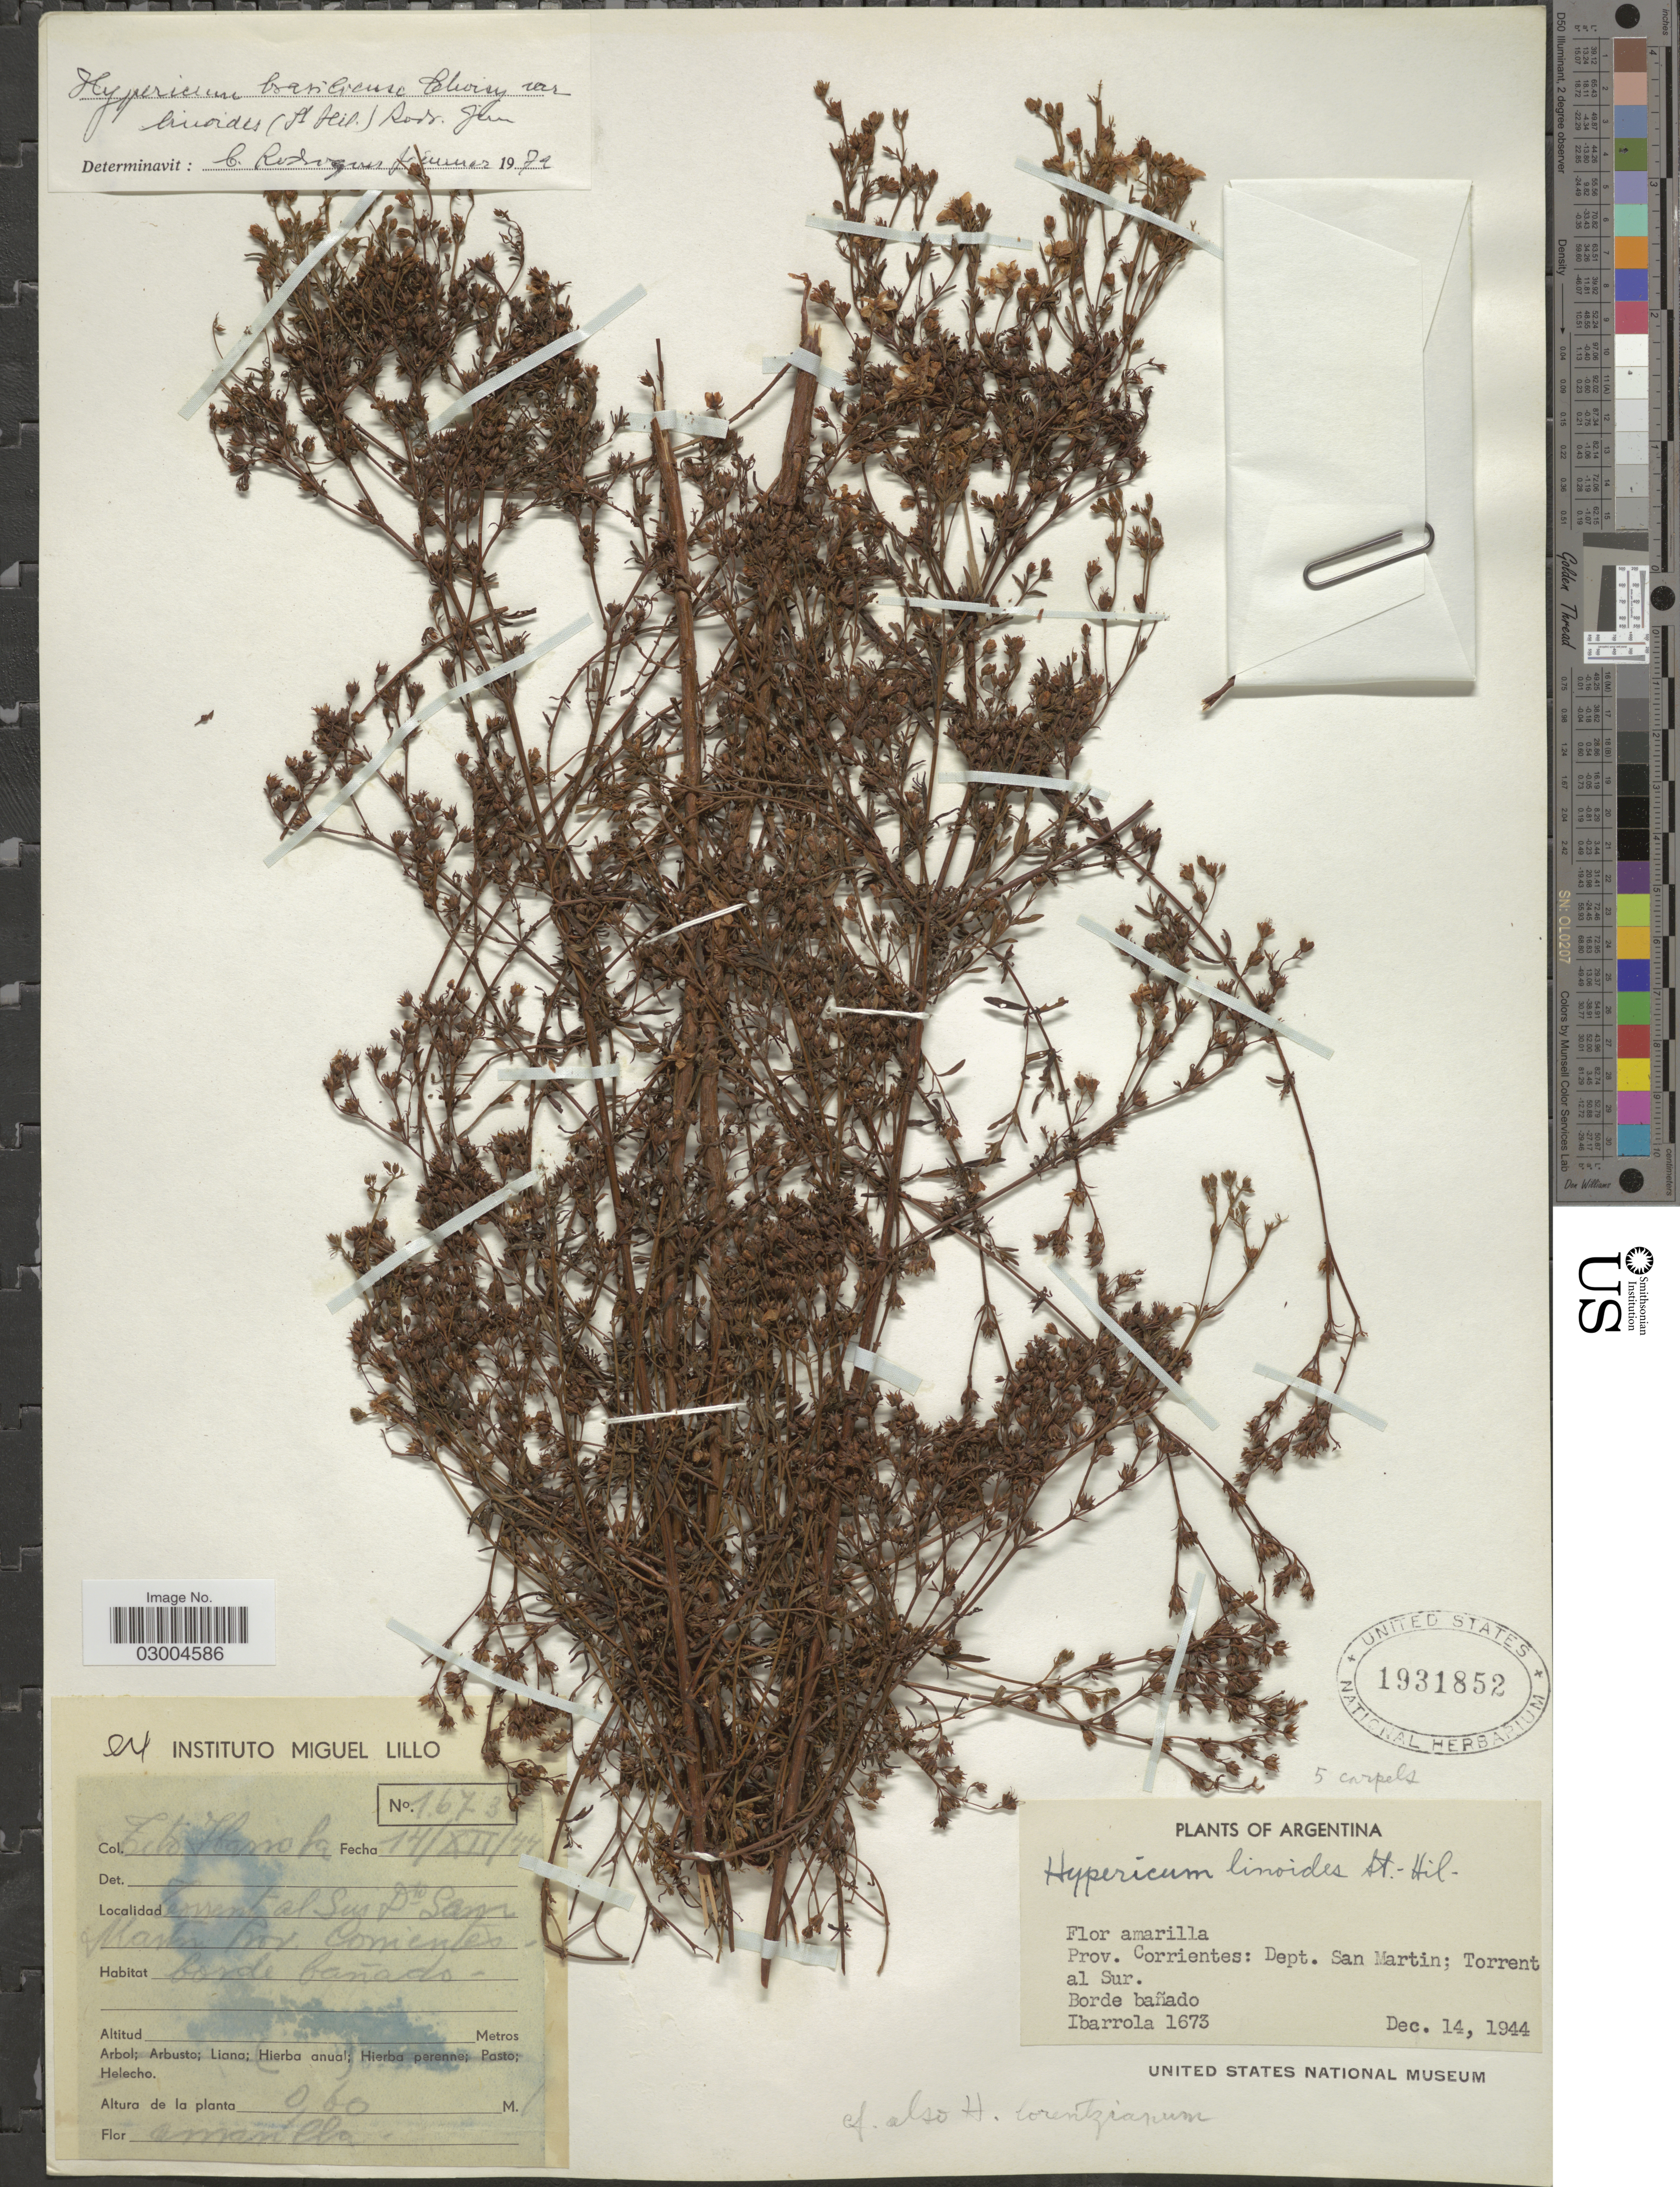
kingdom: Plantae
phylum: Tracheophyta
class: Magnoliopsida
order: Malpighiales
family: Hypericaceae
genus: Hypericum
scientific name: Hypericum linoides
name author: A. St.-Hil.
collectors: T. Ibarrola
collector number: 1673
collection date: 1944-12-14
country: Argentina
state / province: Corrientes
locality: Dept. San Martin; Torrent al Sur.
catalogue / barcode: US 1931852